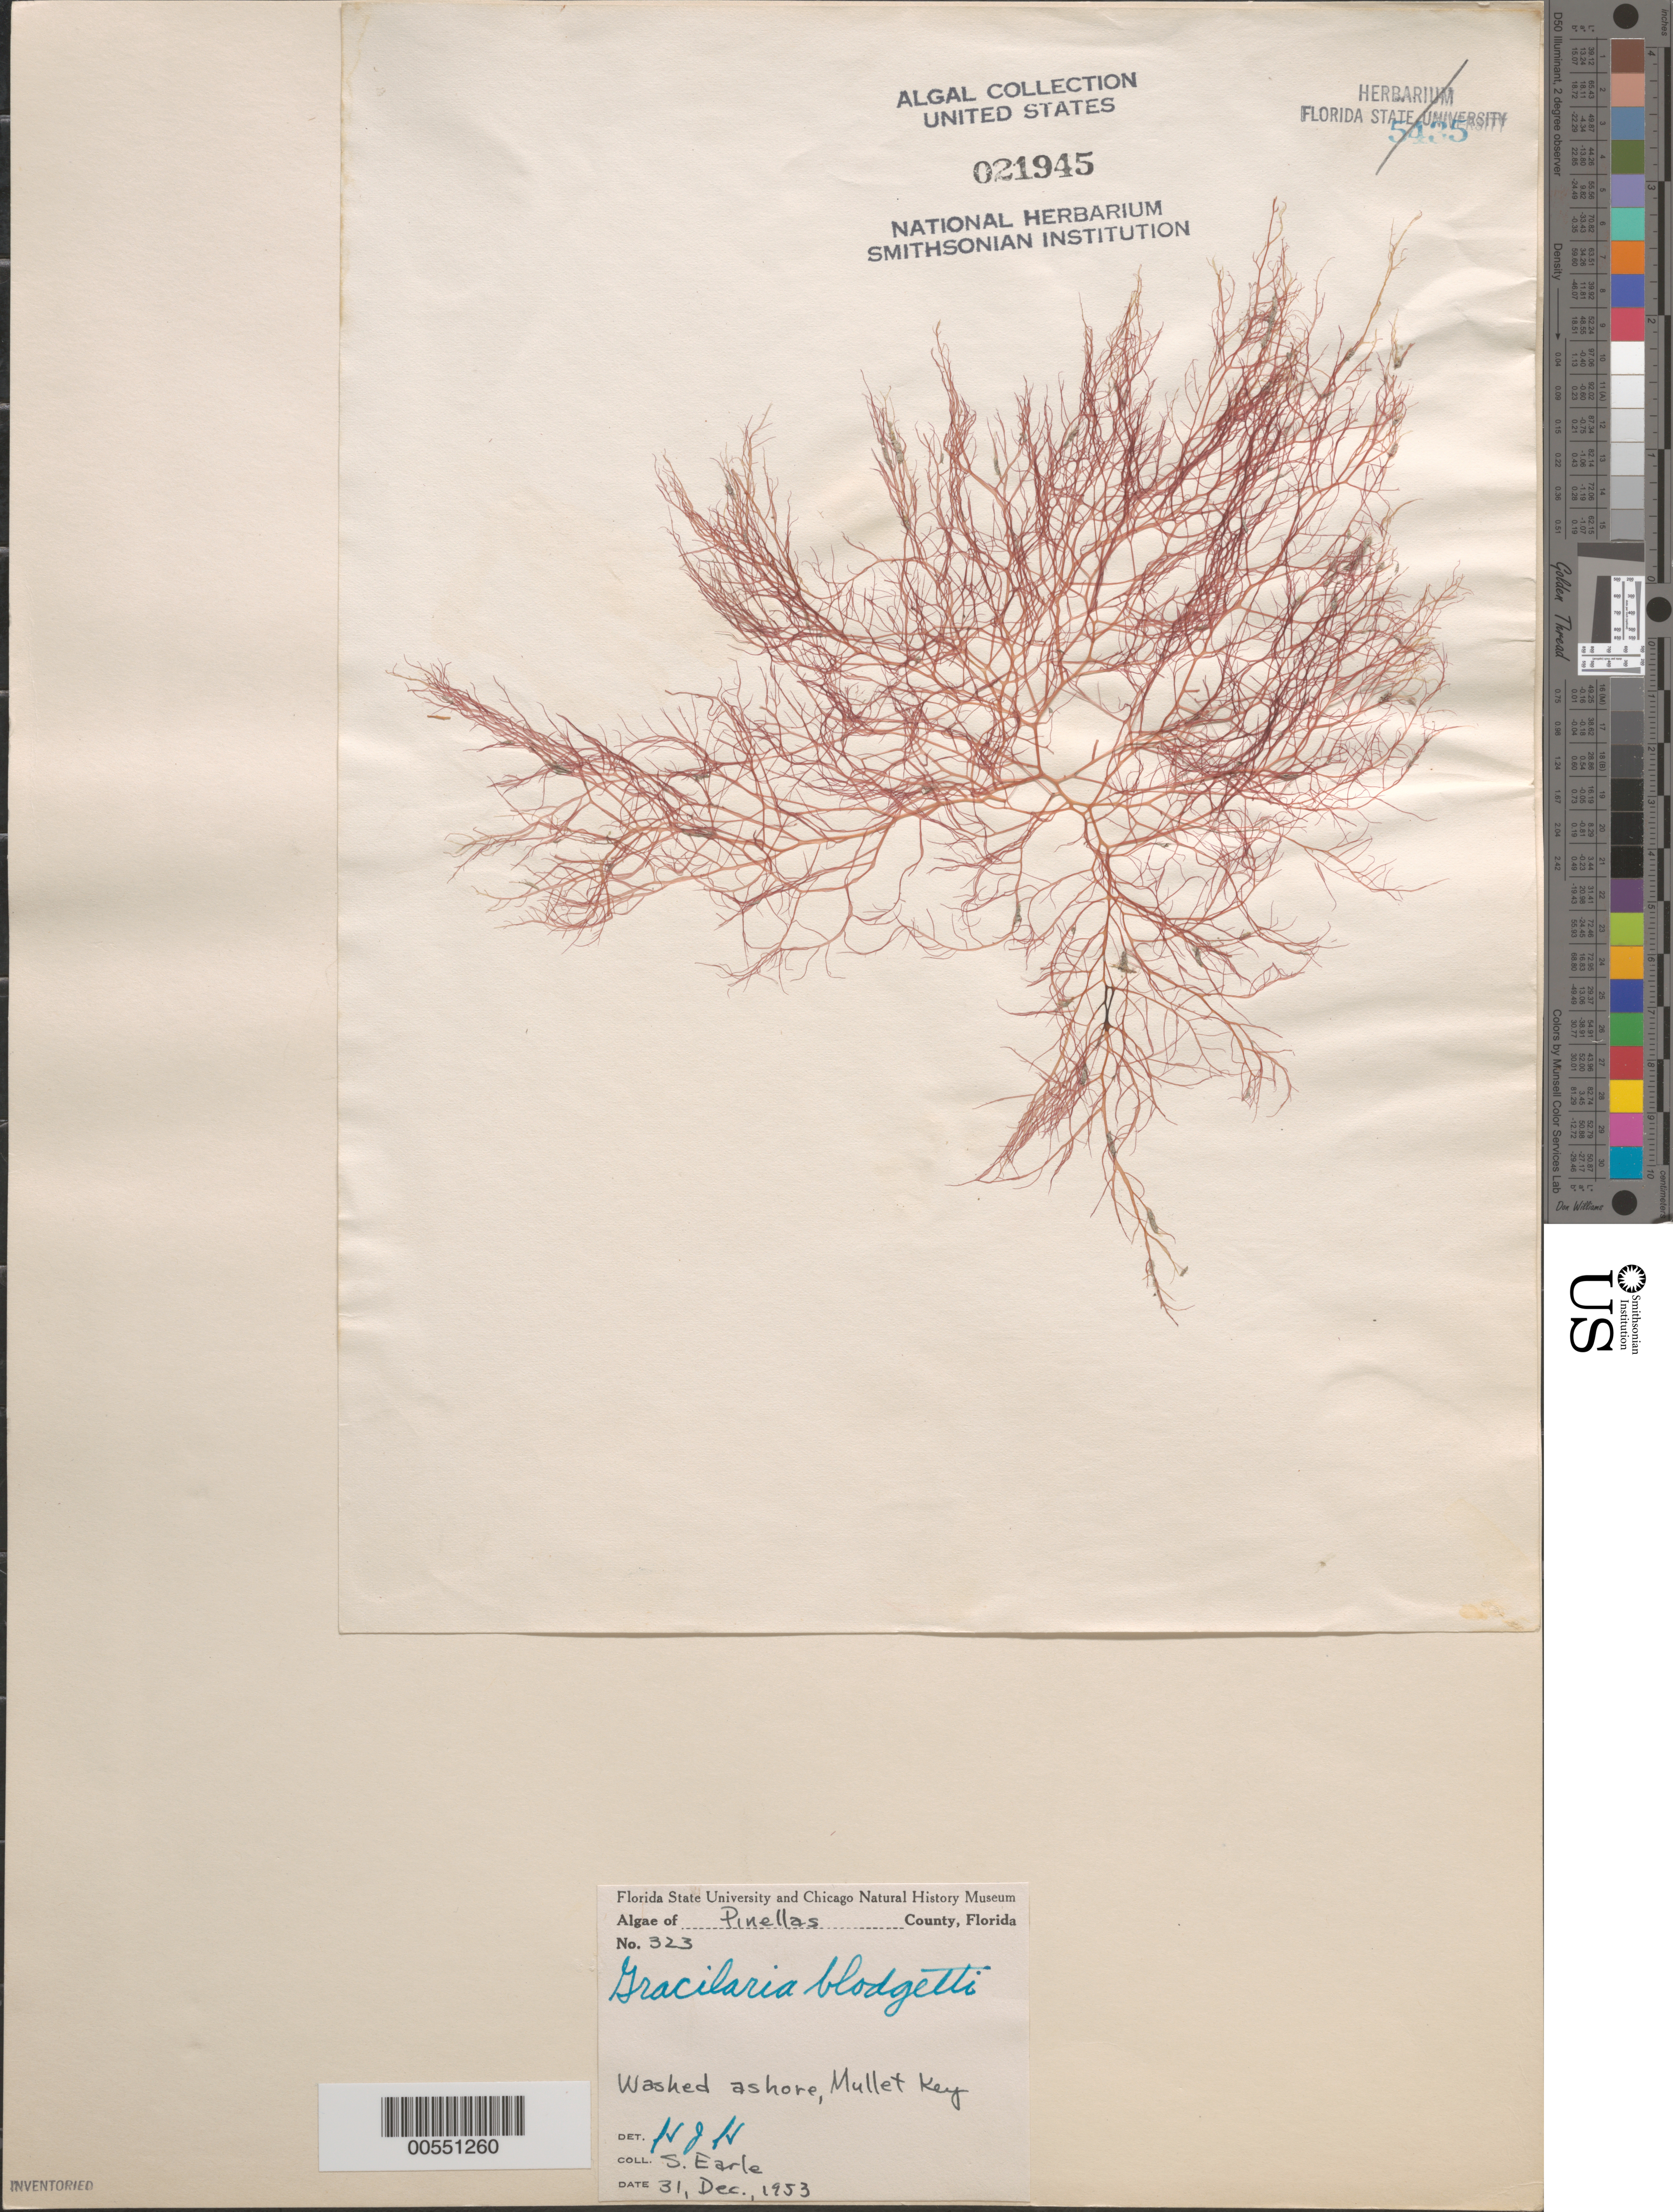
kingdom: Plantae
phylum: Rhodophyta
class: Florideophyceae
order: Gracilariales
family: Gracilariaceae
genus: Gracilaria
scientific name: Gracilaria blodgettii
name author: Harv.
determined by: Humm, Harold J.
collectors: S. A. Earle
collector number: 323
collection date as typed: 31 Dec 1953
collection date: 1953-12-31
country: United States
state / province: Florida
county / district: Pinellas County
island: Mullet Key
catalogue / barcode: US 21945